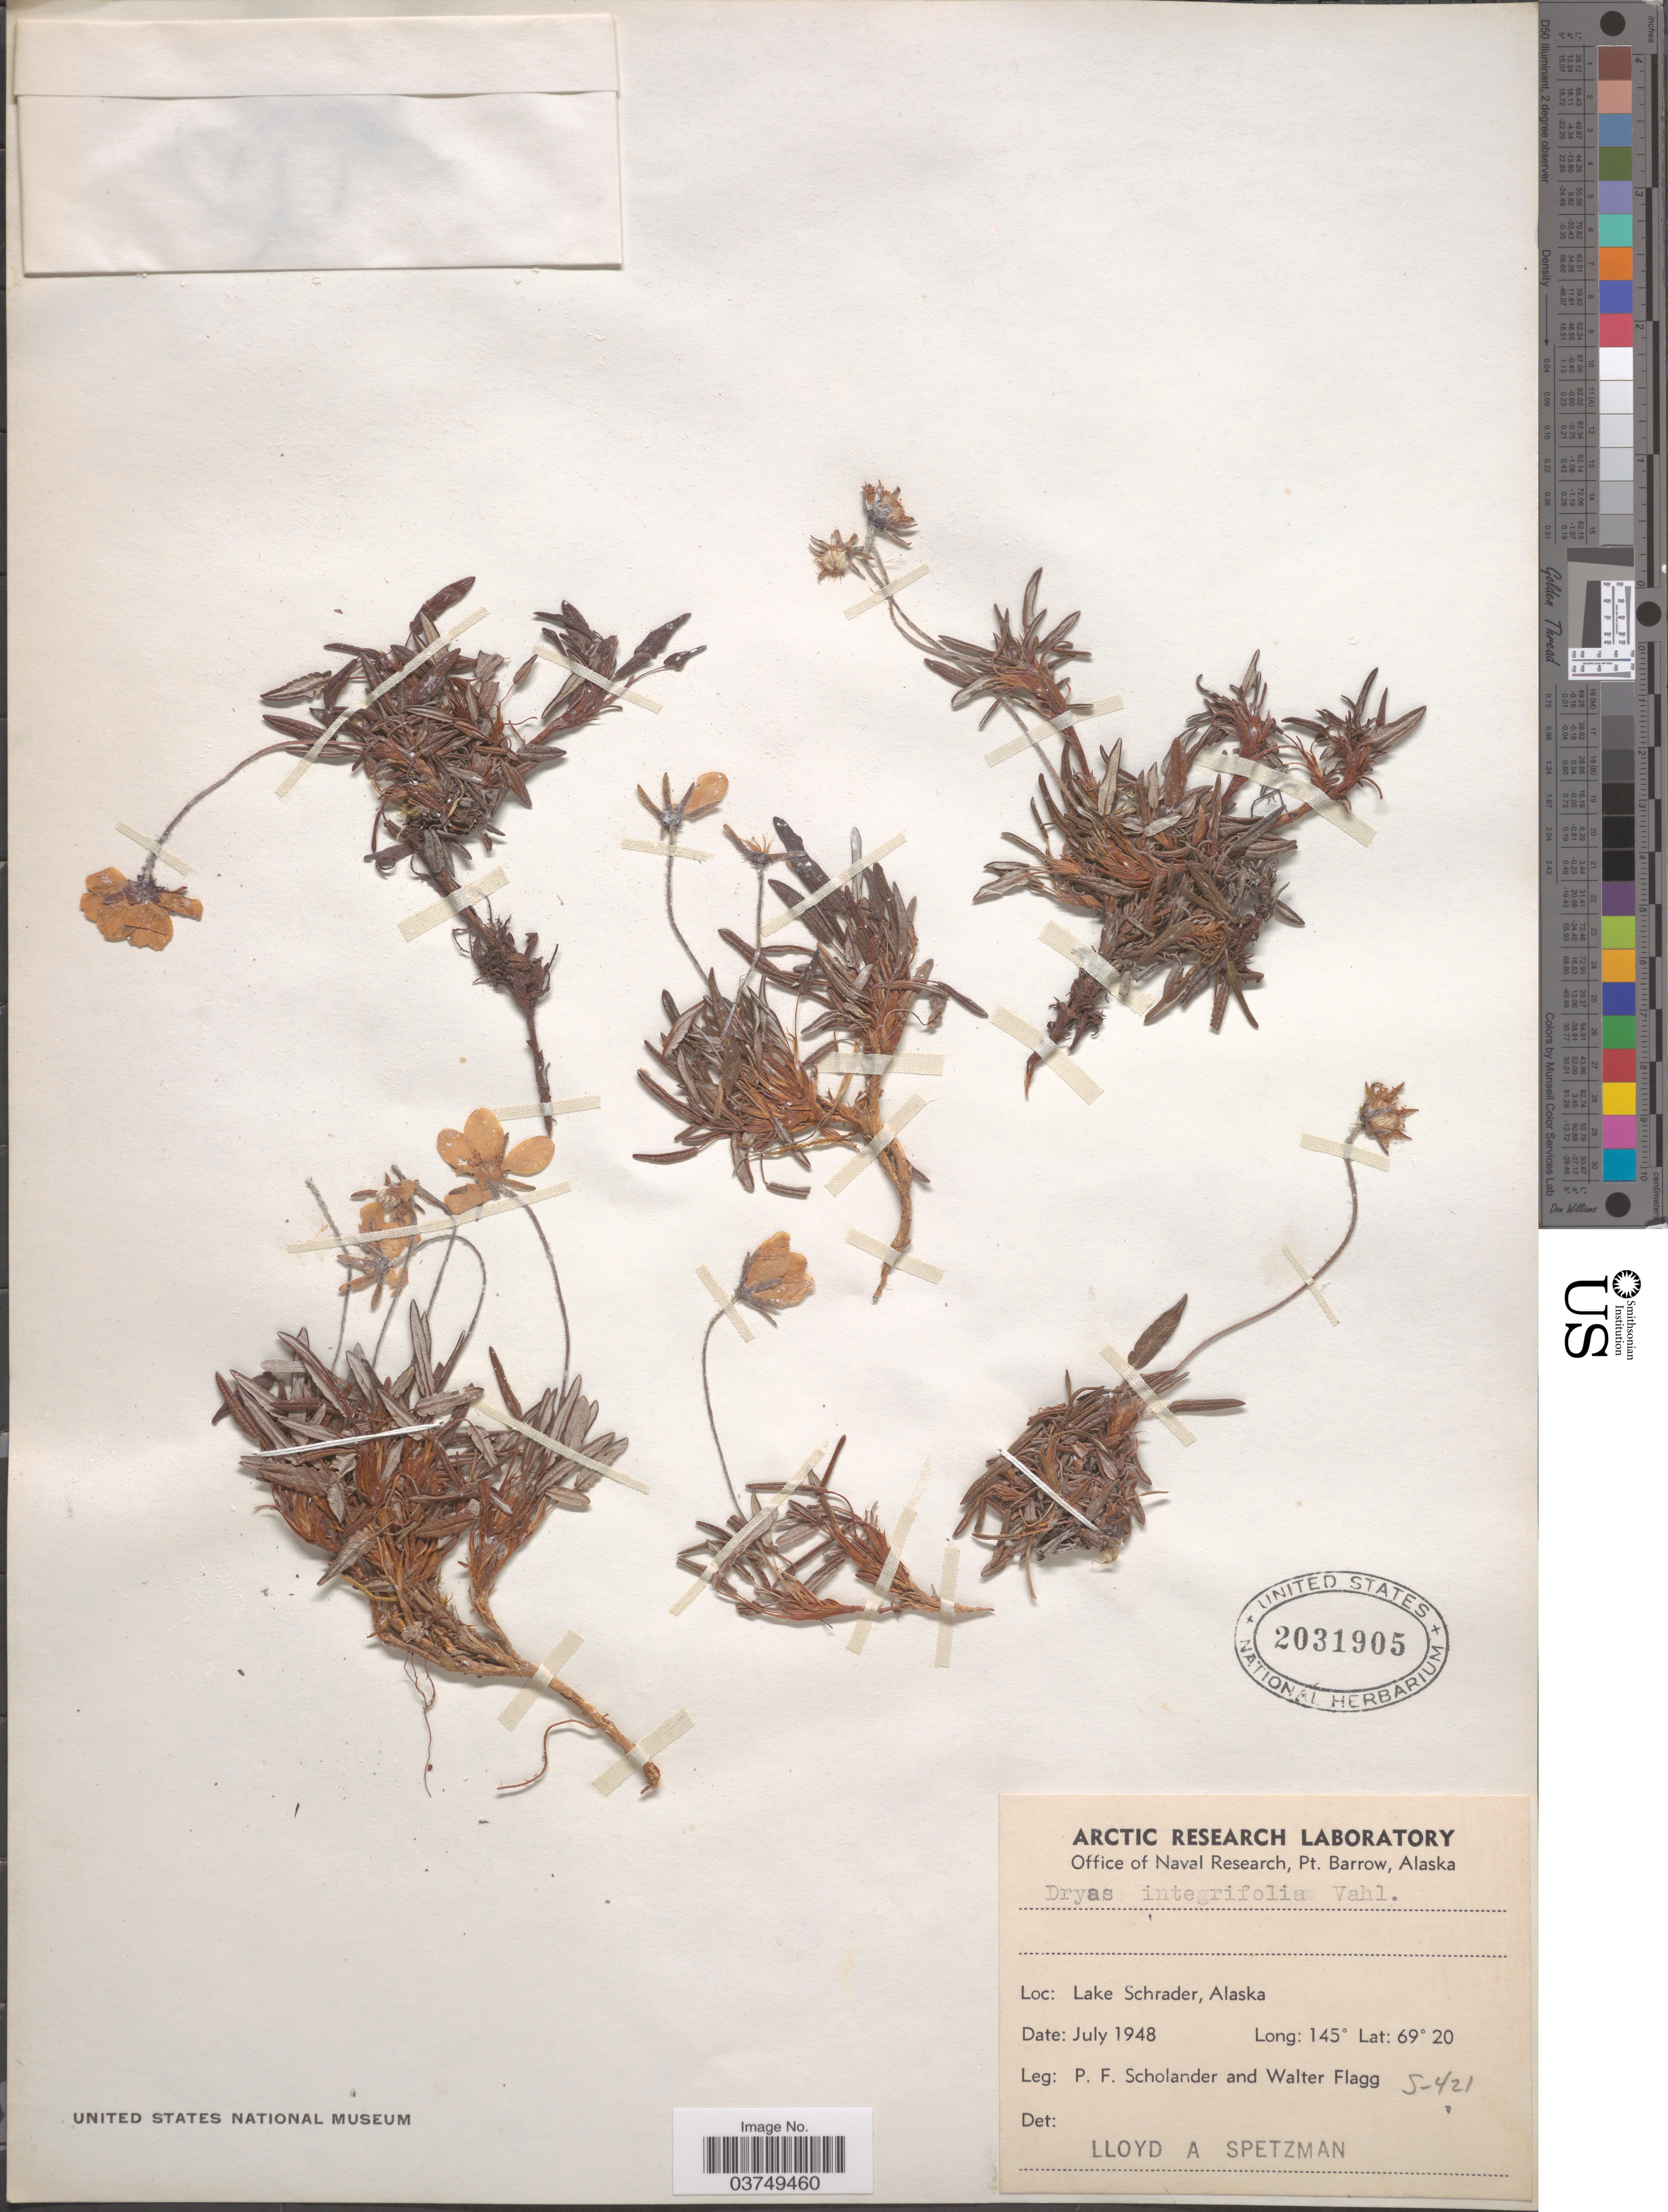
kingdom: Plantae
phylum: Tracheophyta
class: Magnoliopsida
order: Rosales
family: Rosaceae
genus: Dryas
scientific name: Dryas integrifolia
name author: Vahl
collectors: P. Scholander & W. Flagg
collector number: S421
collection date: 1948-07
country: United States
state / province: Alaska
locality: Lake Schrader.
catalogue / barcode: US 2031905